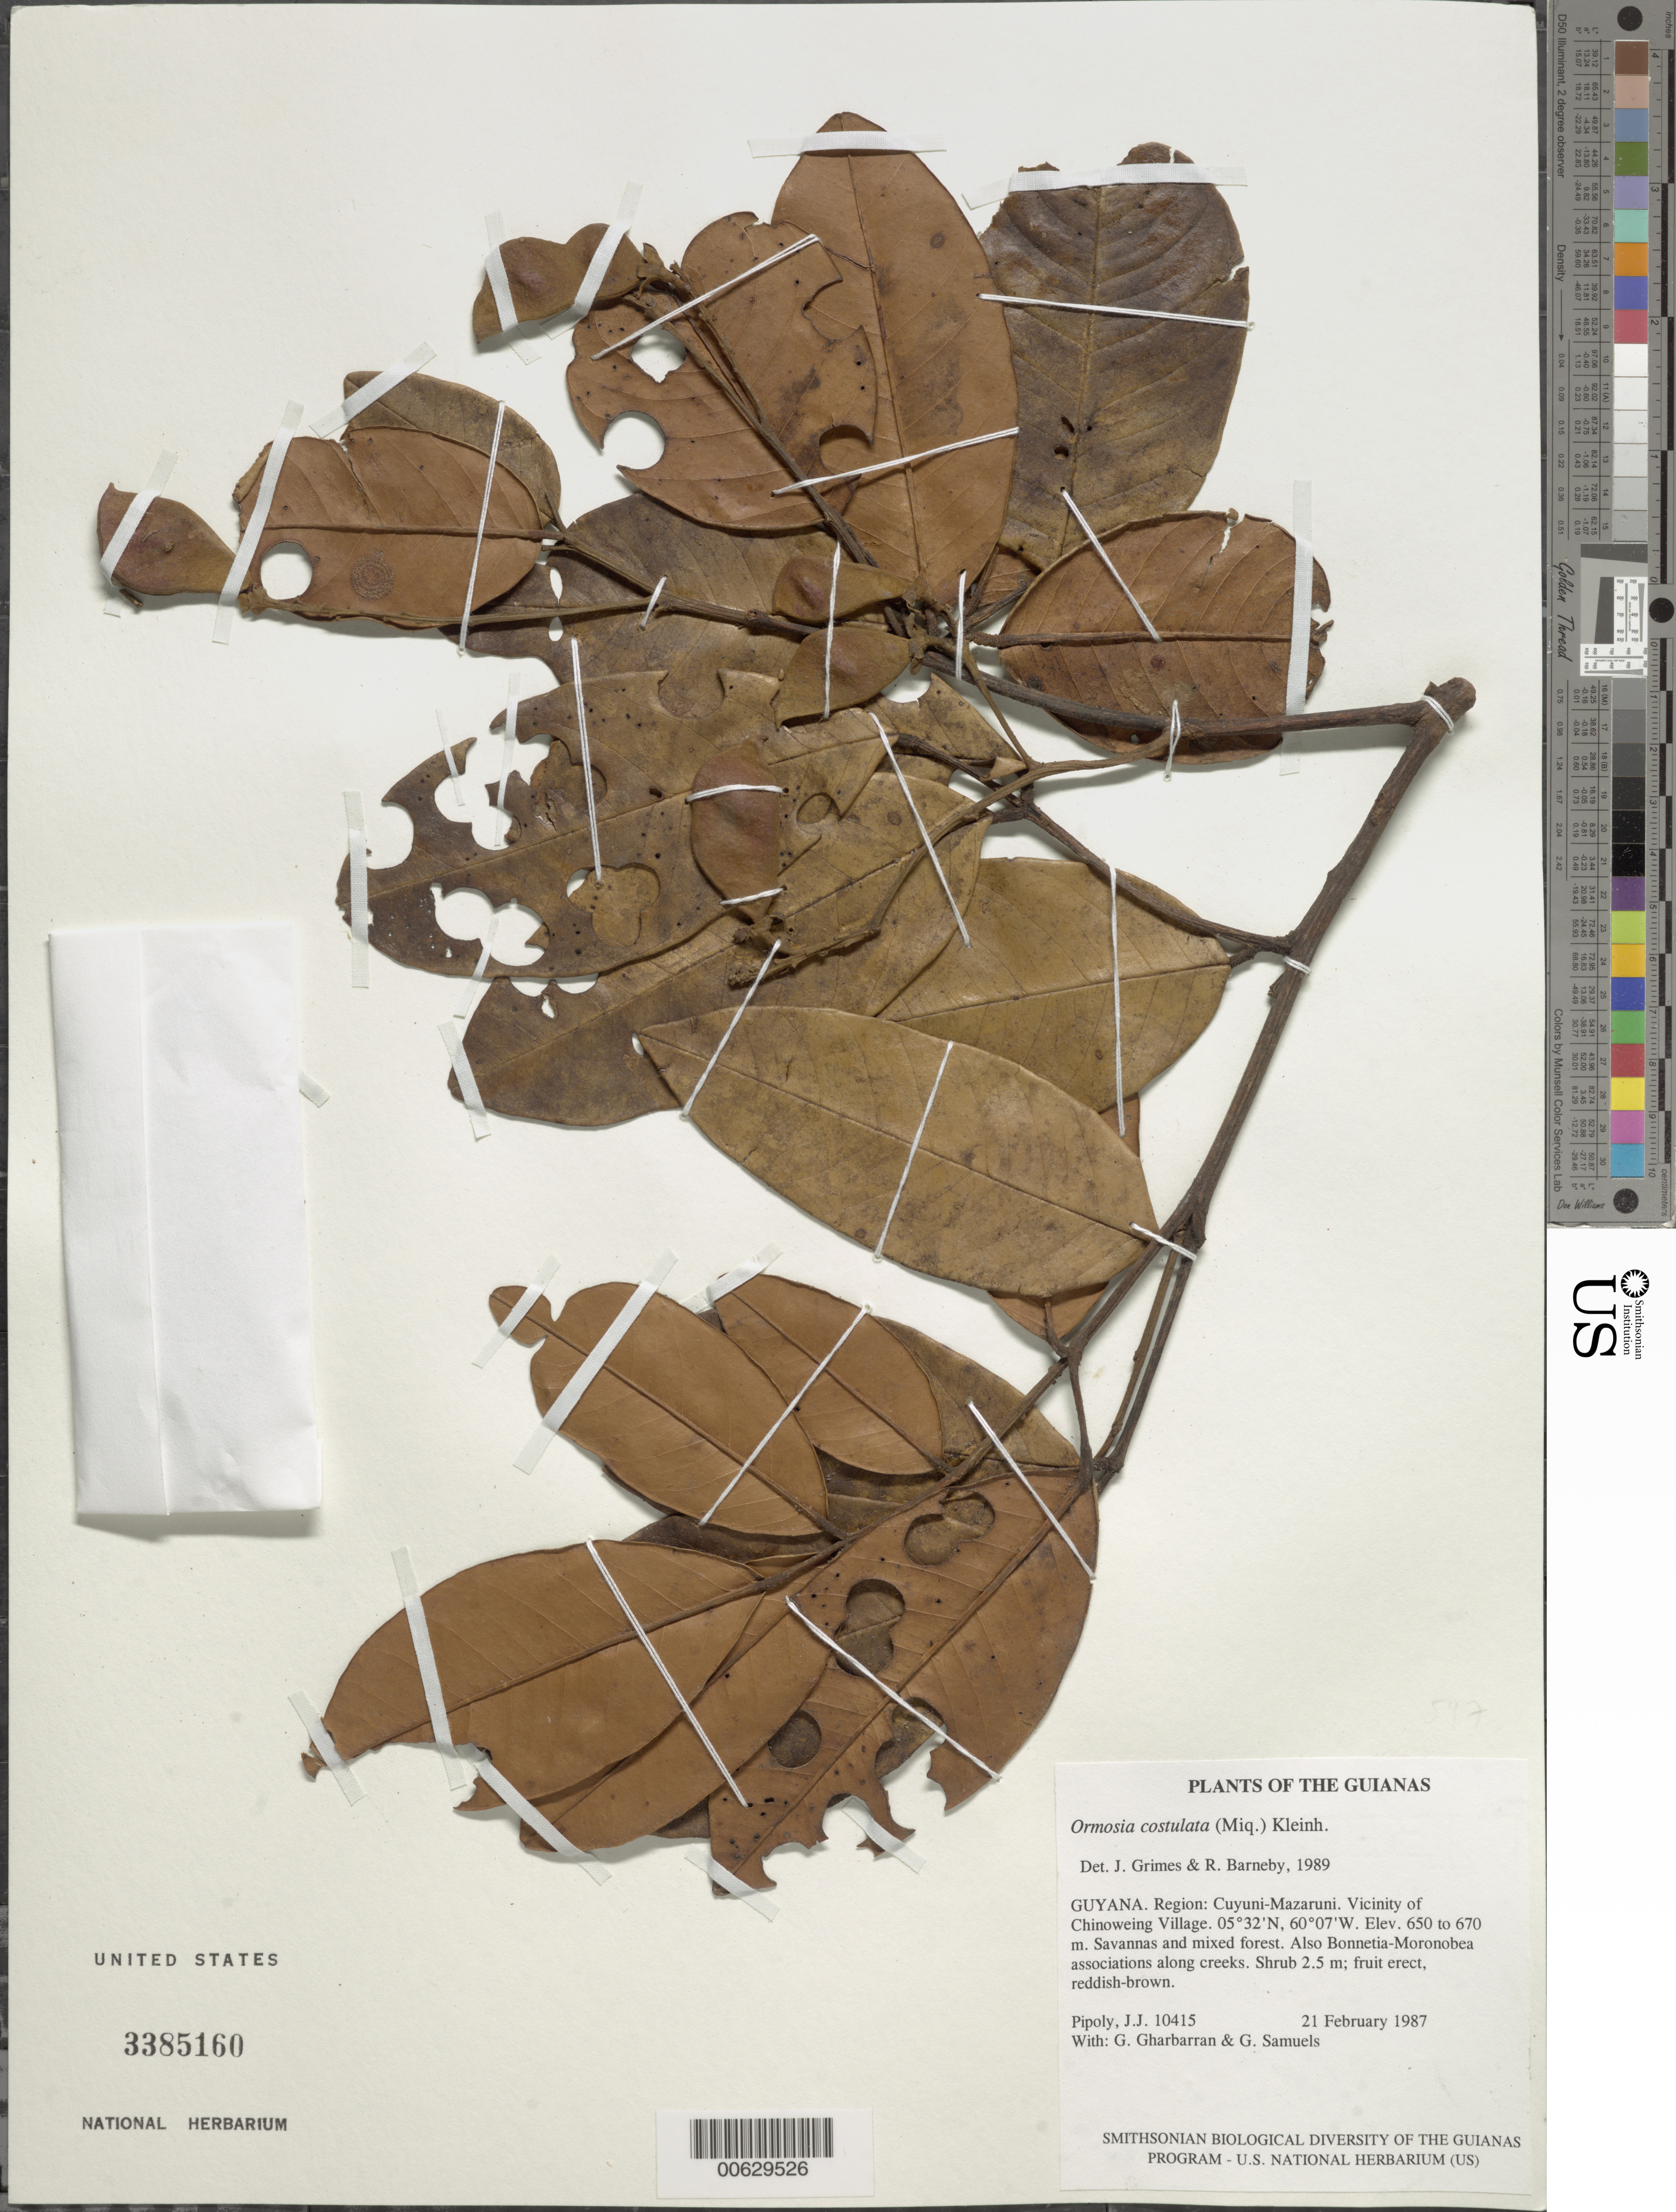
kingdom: Plantae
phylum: Tracheophyta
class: Magnoliopsida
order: Fabales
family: Fabaceae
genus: Ormosia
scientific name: Ormosia costulata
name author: (Miq.) Kleinhoonte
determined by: Barneby, R. C.; Grimes, J. W.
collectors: J. J. Pipoly, G. Gharbarran & G. Samuels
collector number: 10415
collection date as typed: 21 February 1987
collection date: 1987-02-21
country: Guyana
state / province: Cuyuni-Mazaruni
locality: Vicinity of Chinoweing Village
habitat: Savannas and mixed forest. Also Bonnetia-Moronobea associations along creeks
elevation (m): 650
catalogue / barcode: US 3385160